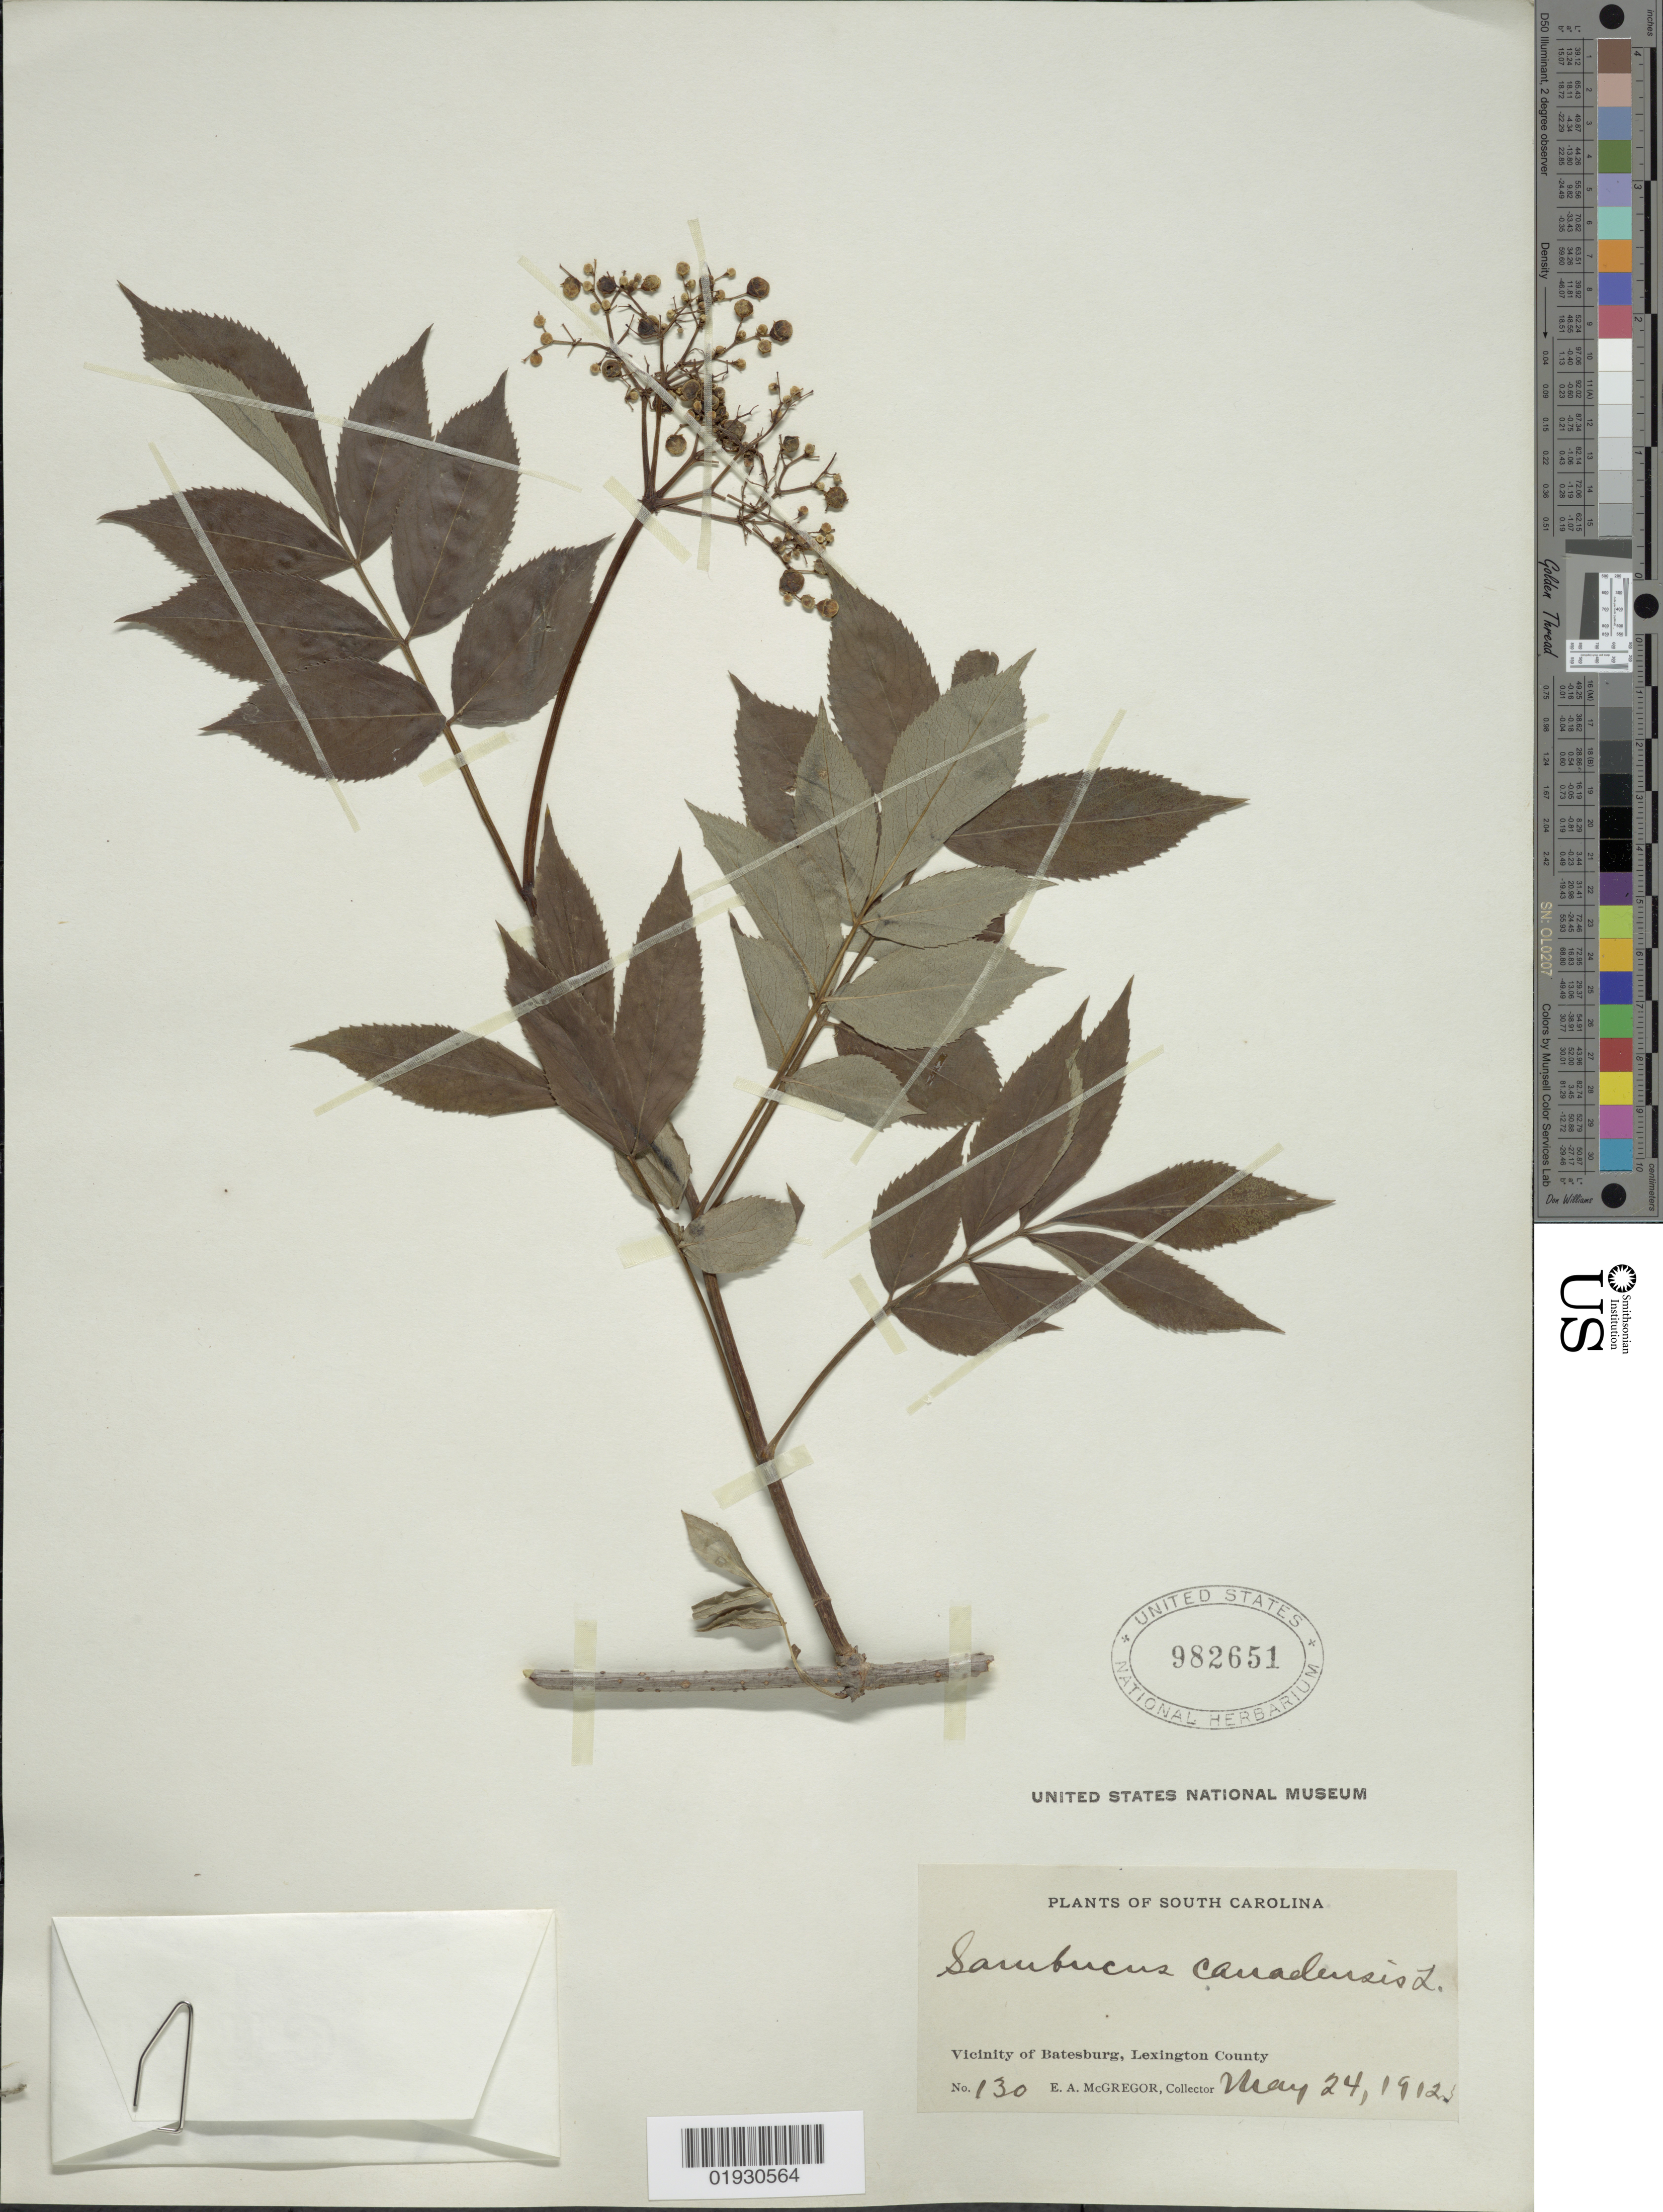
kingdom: Plantae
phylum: Tracheophyta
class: Magnoliopsida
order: Dipsacales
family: Viburnaceae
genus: Sambucus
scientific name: Sambucus canadensis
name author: L.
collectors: E. A. McGregor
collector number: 130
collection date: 1912-05-24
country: United States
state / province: South Carolina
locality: Vicinity of Batesburg, Lexington County.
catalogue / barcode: US 982651